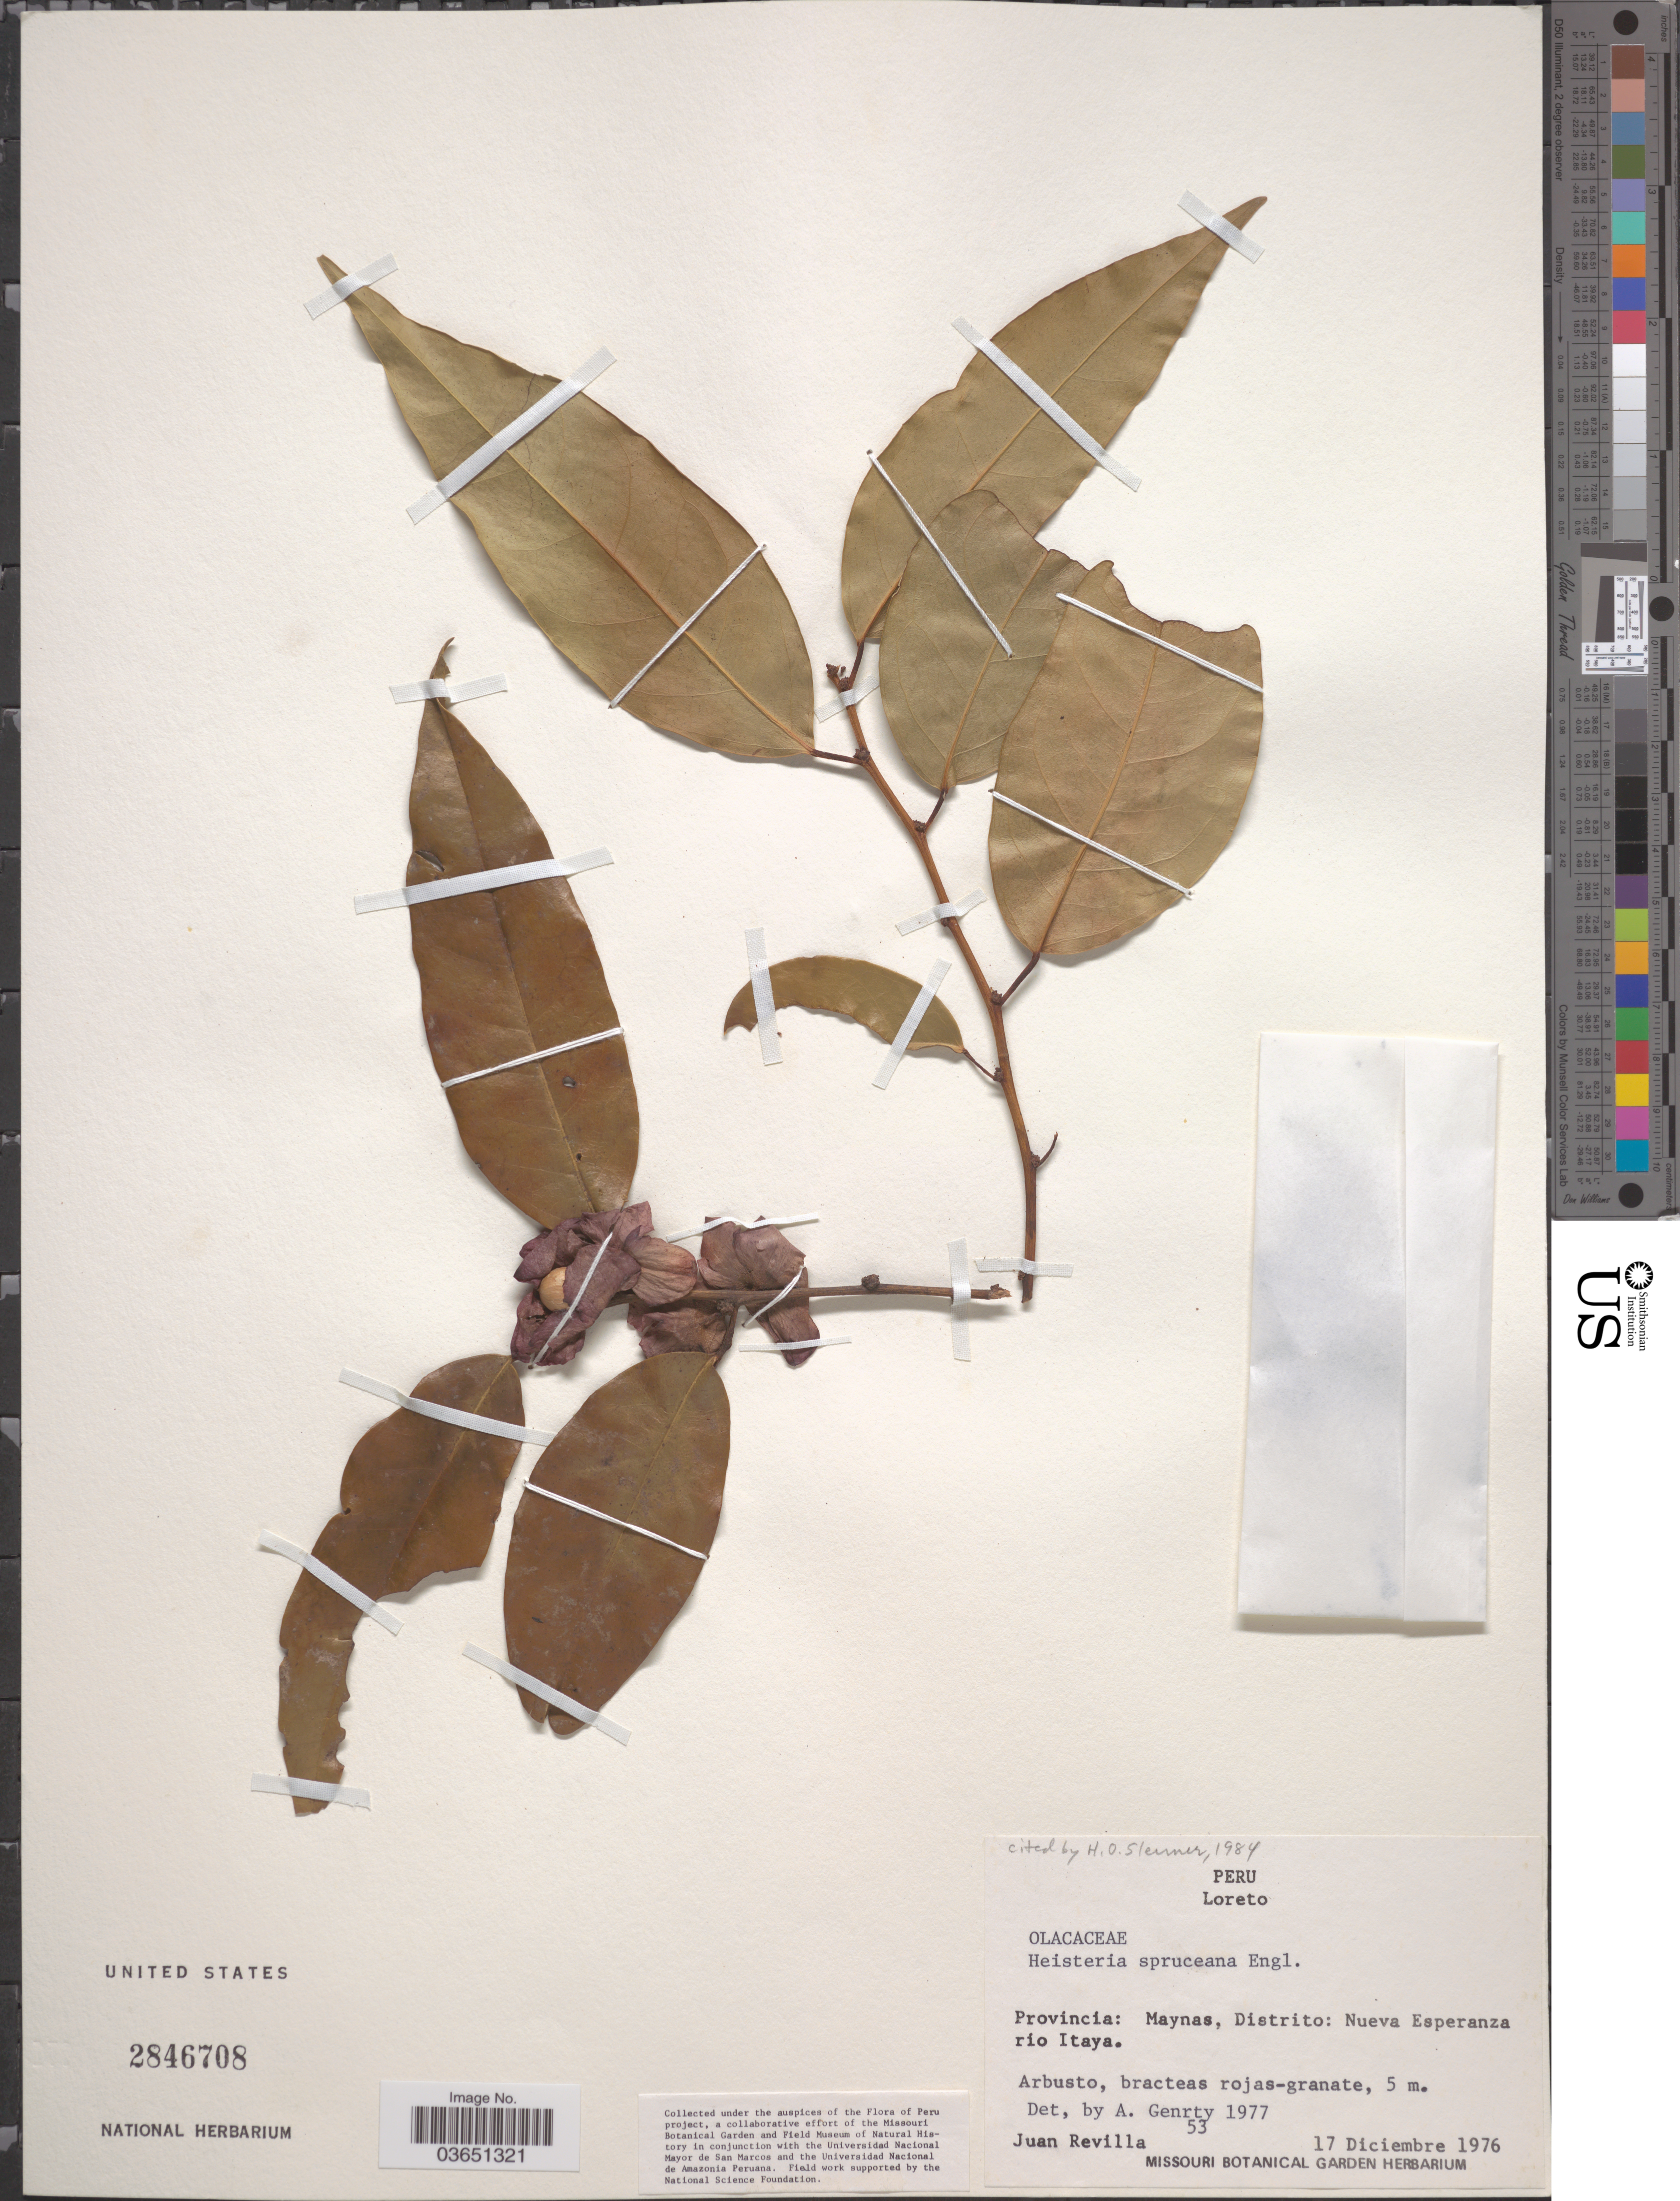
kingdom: Plantae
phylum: Tracheophyta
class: Magnoliopsida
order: Santalales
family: Erythropalaceae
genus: Heisteria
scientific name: Heisteria spruceana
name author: Engl.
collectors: J. Revilla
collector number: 53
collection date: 1976-12-17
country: Peru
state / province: Loreto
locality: Provincia: Maynas, Distrito: Nueva Esperanza rio Itaya.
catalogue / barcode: US 2846708